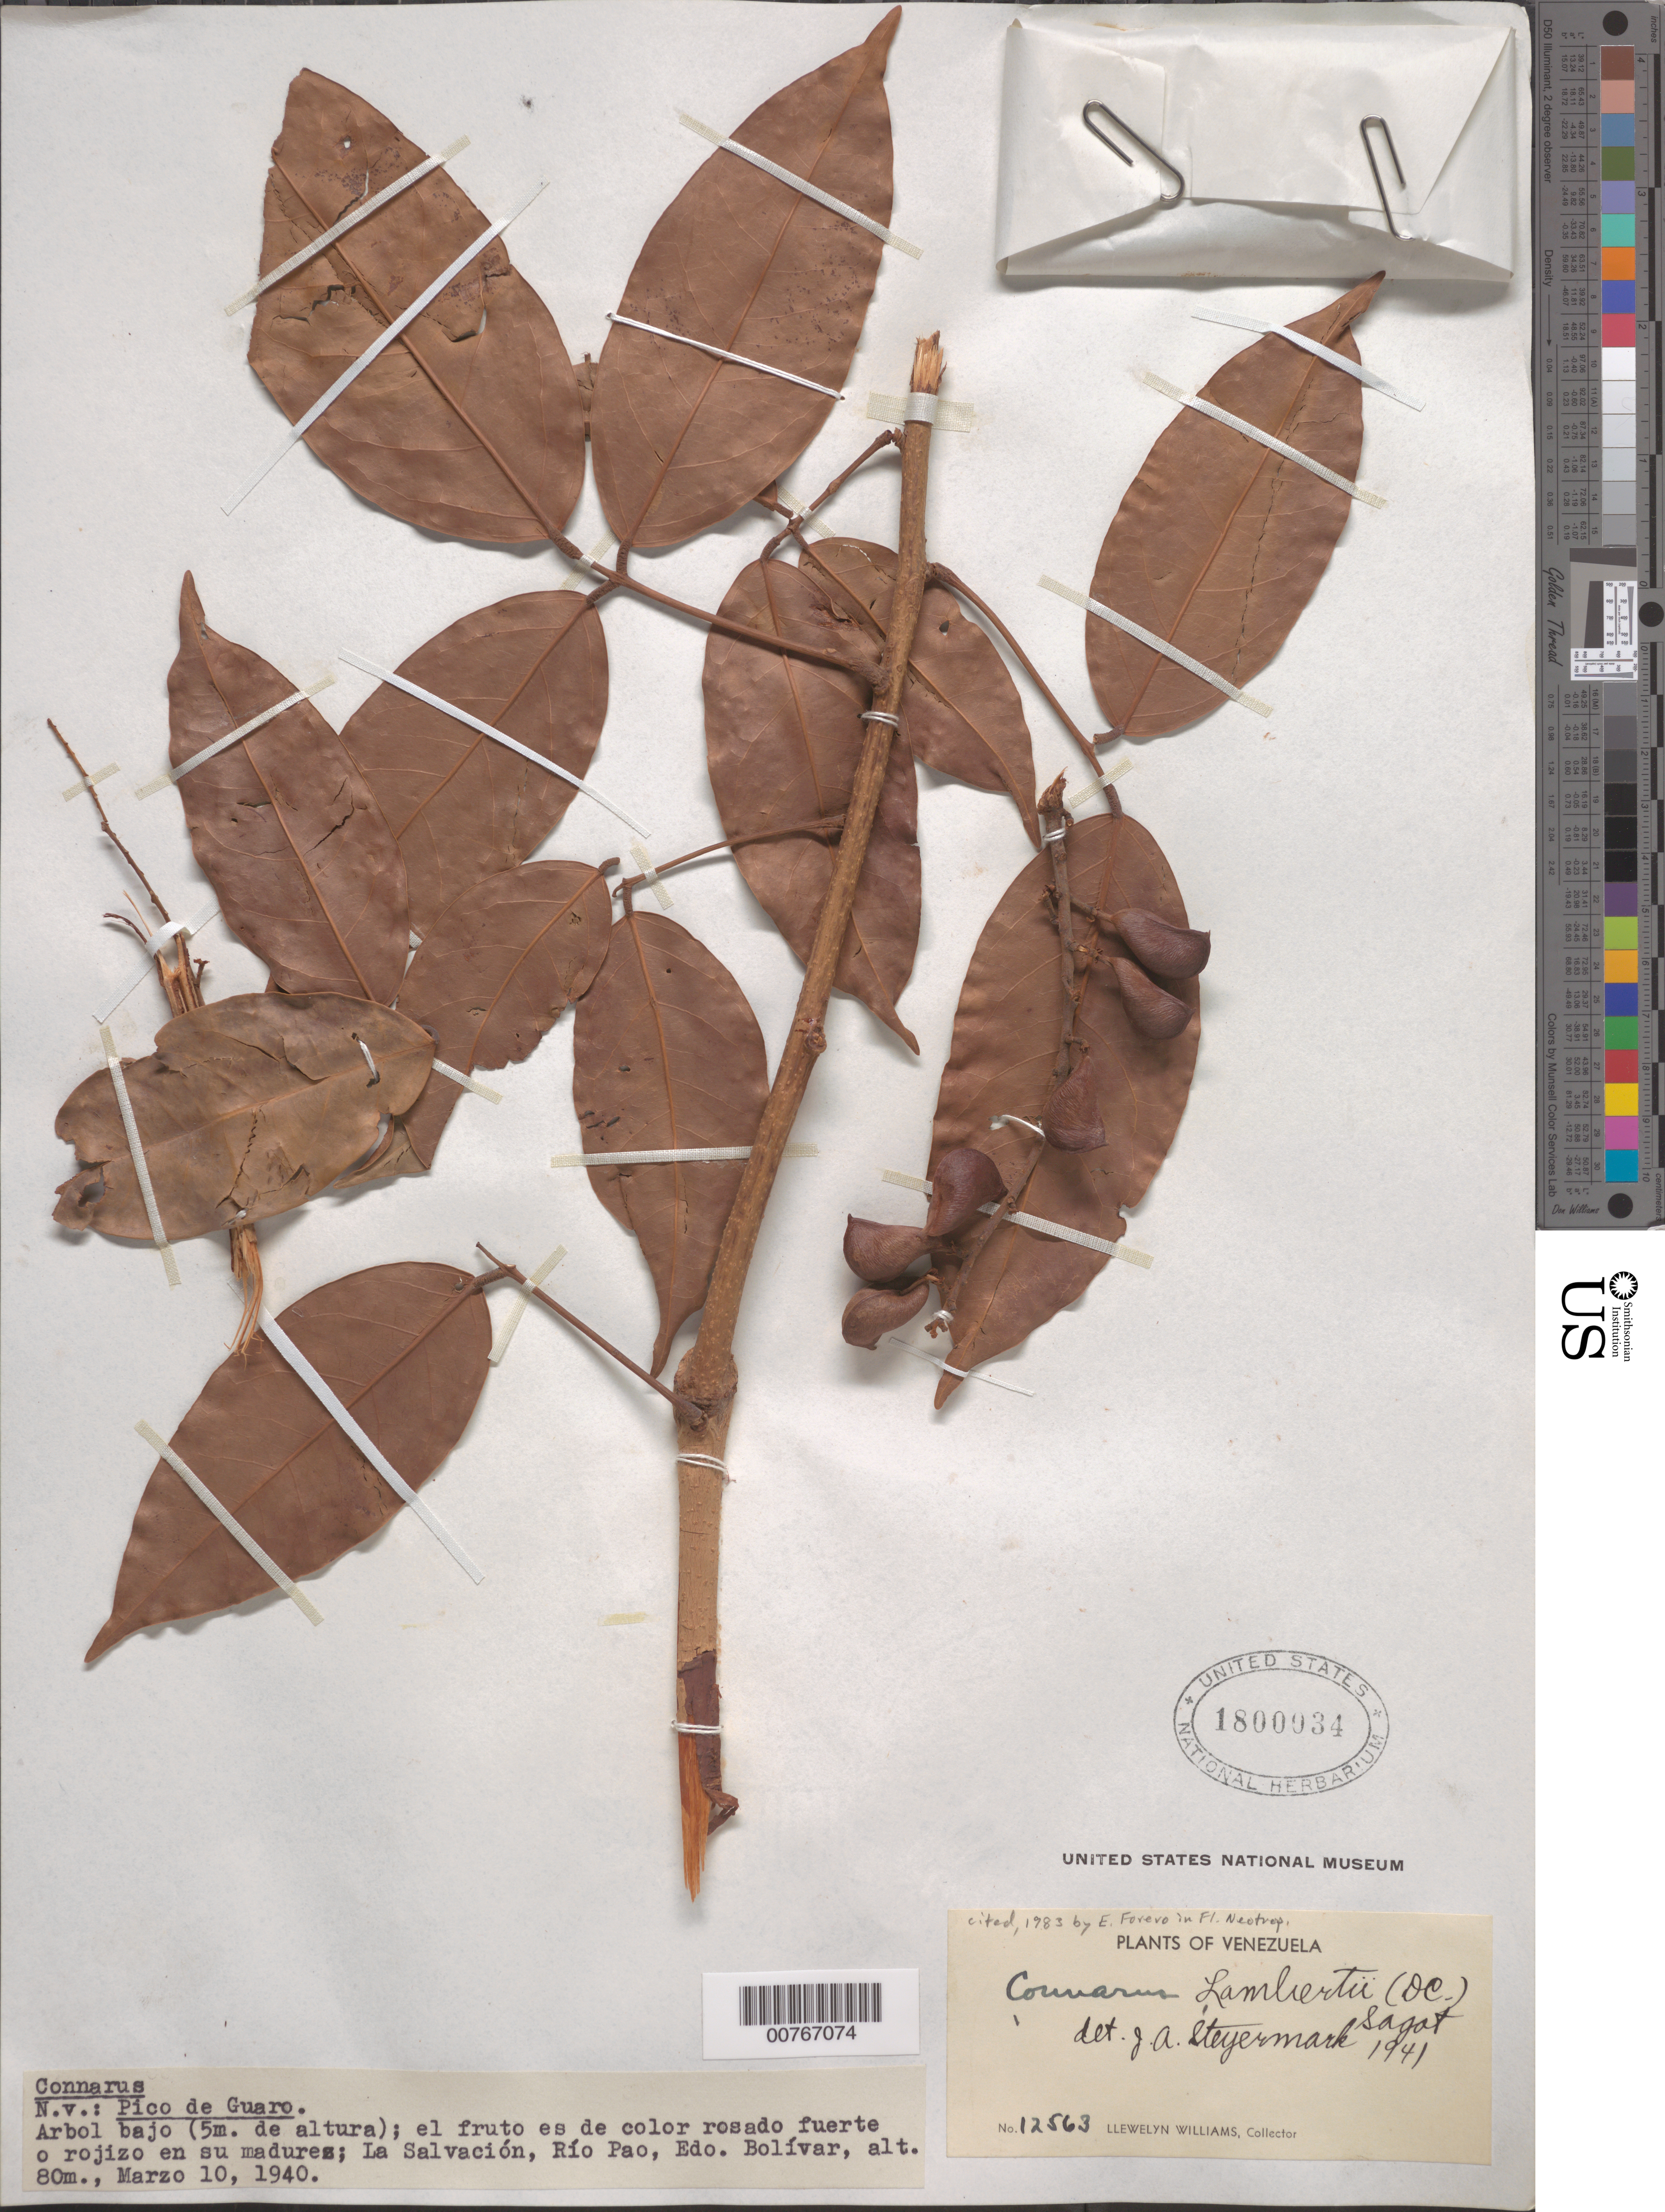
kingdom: Plantae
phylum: Tracheophyta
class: Magnoliopsida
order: Oxalidales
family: Connaraceae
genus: Connarus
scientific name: Connarus lambertii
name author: (DC.) Sagot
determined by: Forero, E.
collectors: Ll. Williams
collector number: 12563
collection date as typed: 10-Mar-40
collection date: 1940-03-10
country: Venezuela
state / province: Bolívar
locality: La Salvación, Río Pao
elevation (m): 80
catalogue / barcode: US 1800034